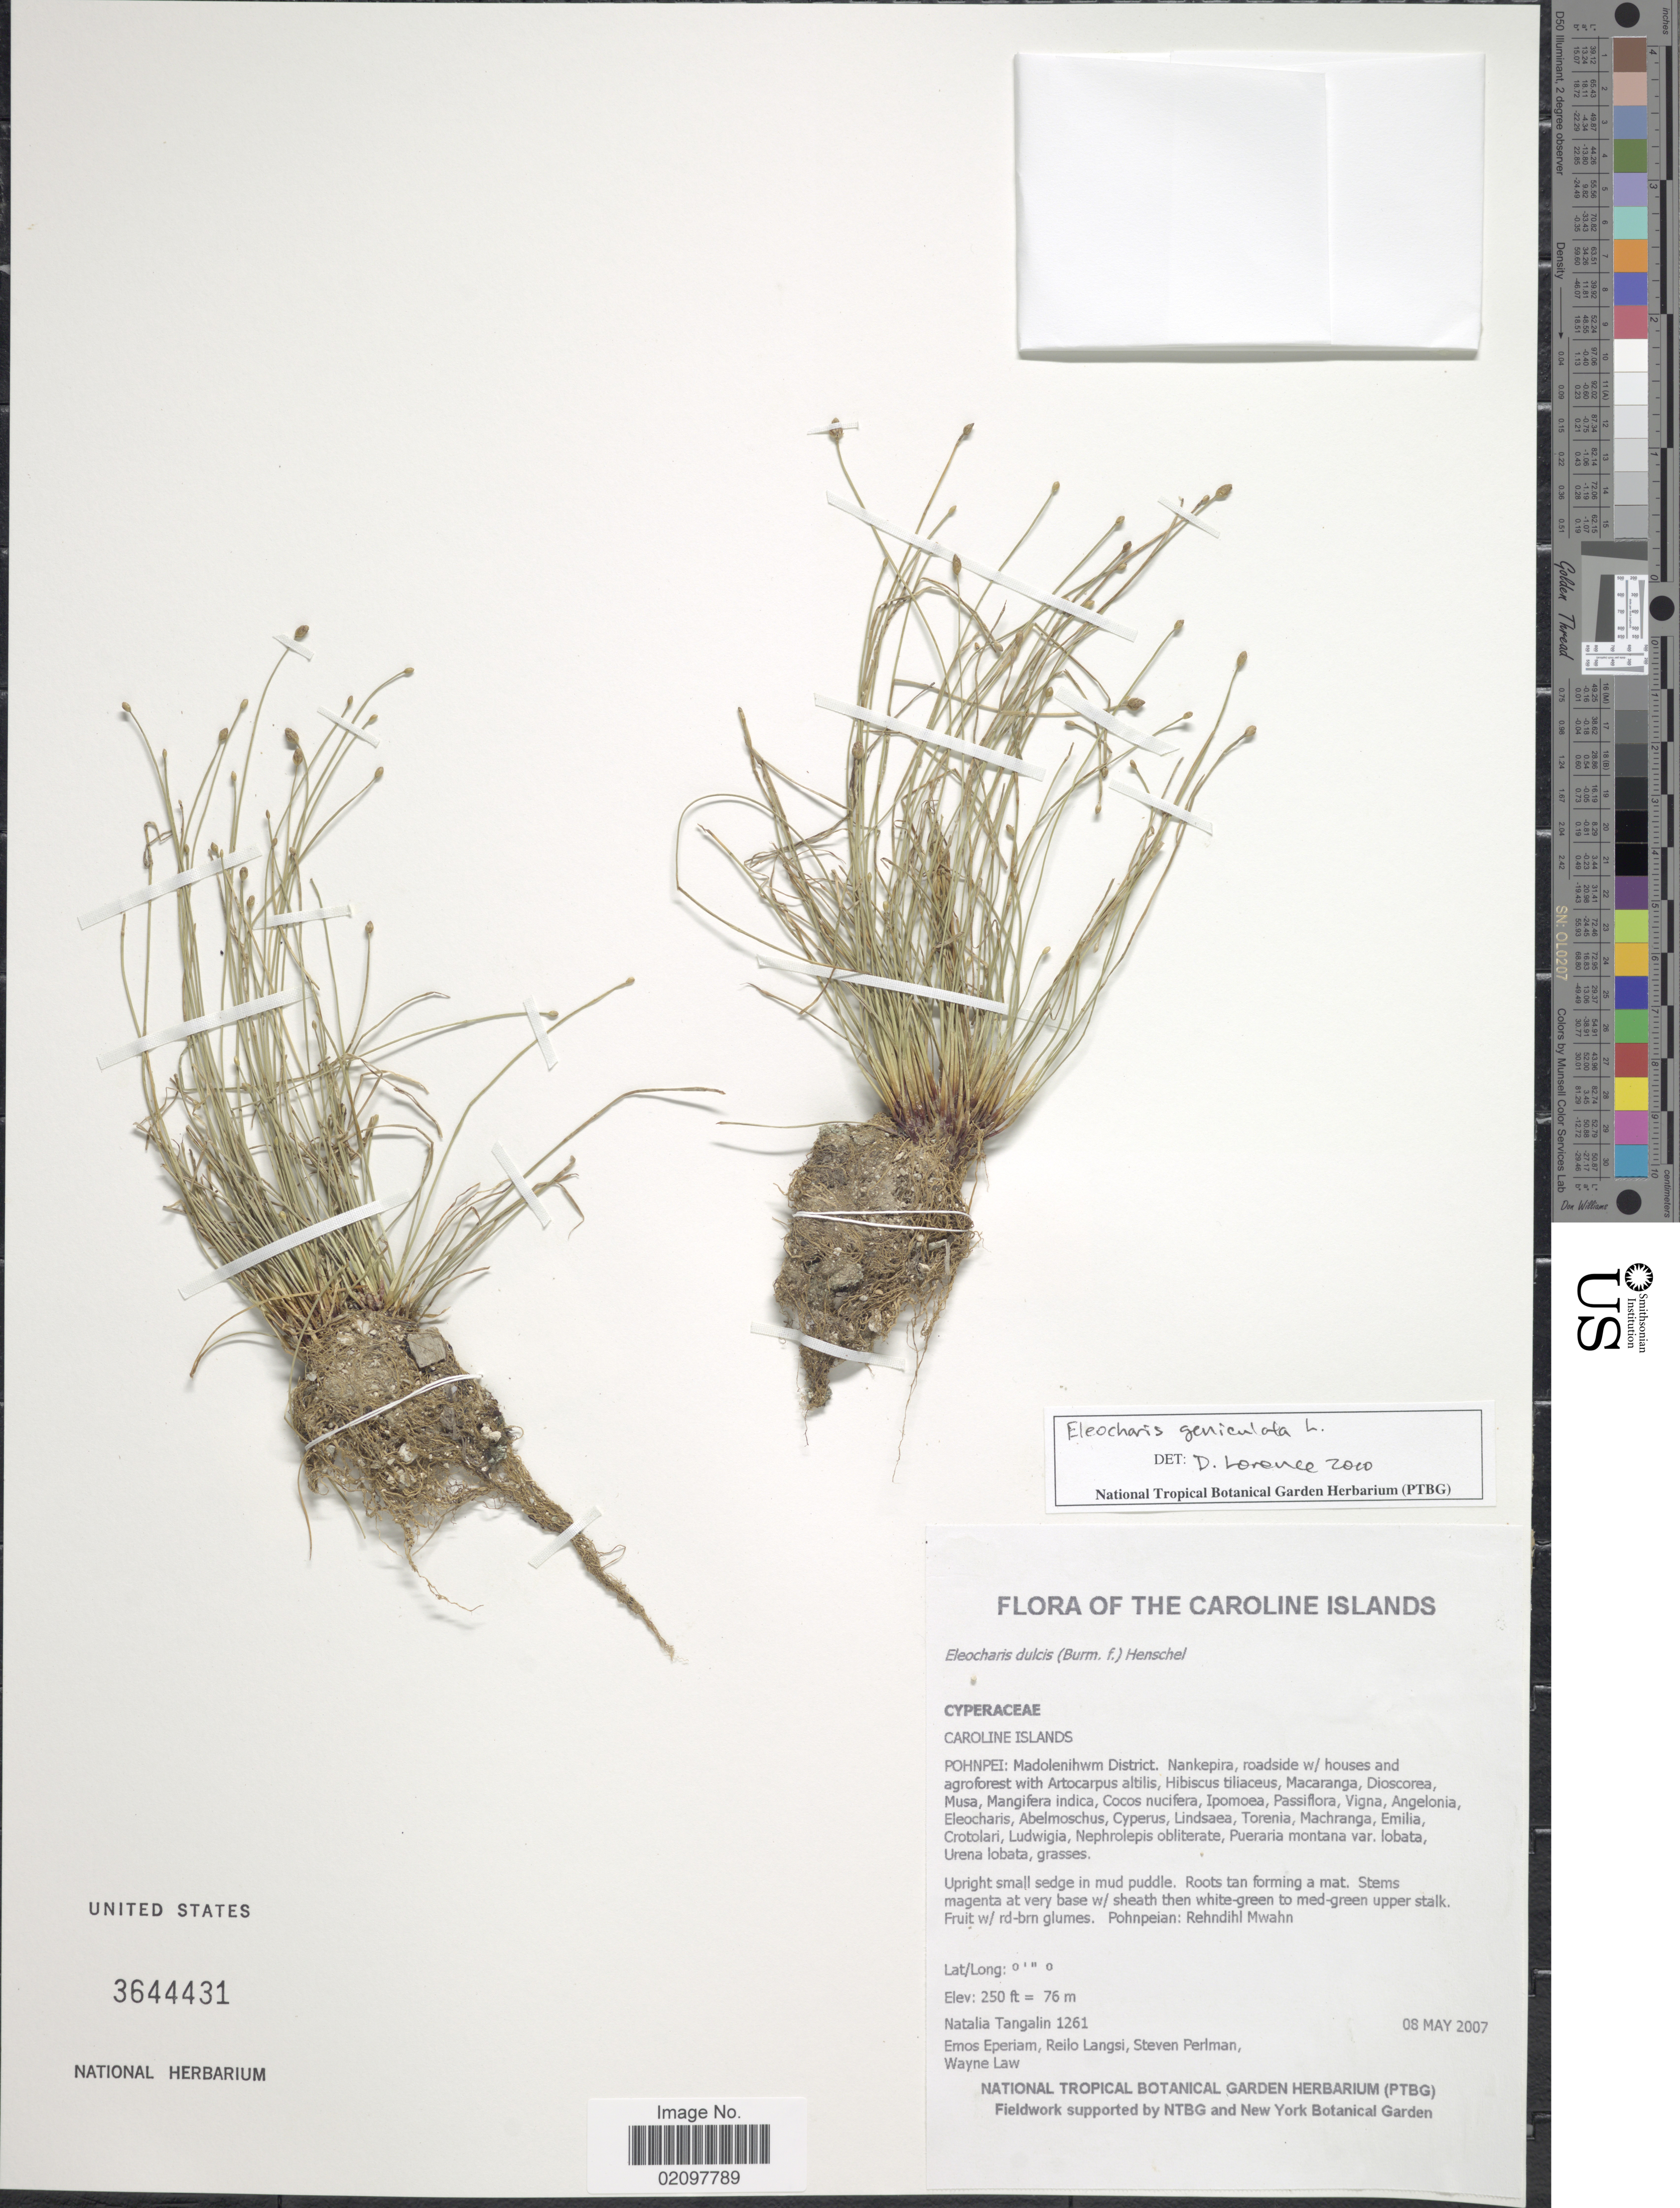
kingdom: Plantae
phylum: Tracheophyta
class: Liliopsida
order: Poales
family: Cyperaceae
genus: Eleocharis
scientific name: Eleocharis geniculata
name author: (L.) Roem. & Schult.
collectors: N. Tangalin, E. Eperiam, R. Langsi, S. P. Perlman & W. Law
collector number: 1261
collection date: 2007-05-08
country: Micronesia, Federated States of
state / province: Pohnpei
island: Pohnpei [Ponape]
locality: Caroline Islands. Pohnpei: Madolenihwm District. Nankepira, roadside w/ houses and agroforest.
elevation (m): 76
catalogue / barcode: US 3644431